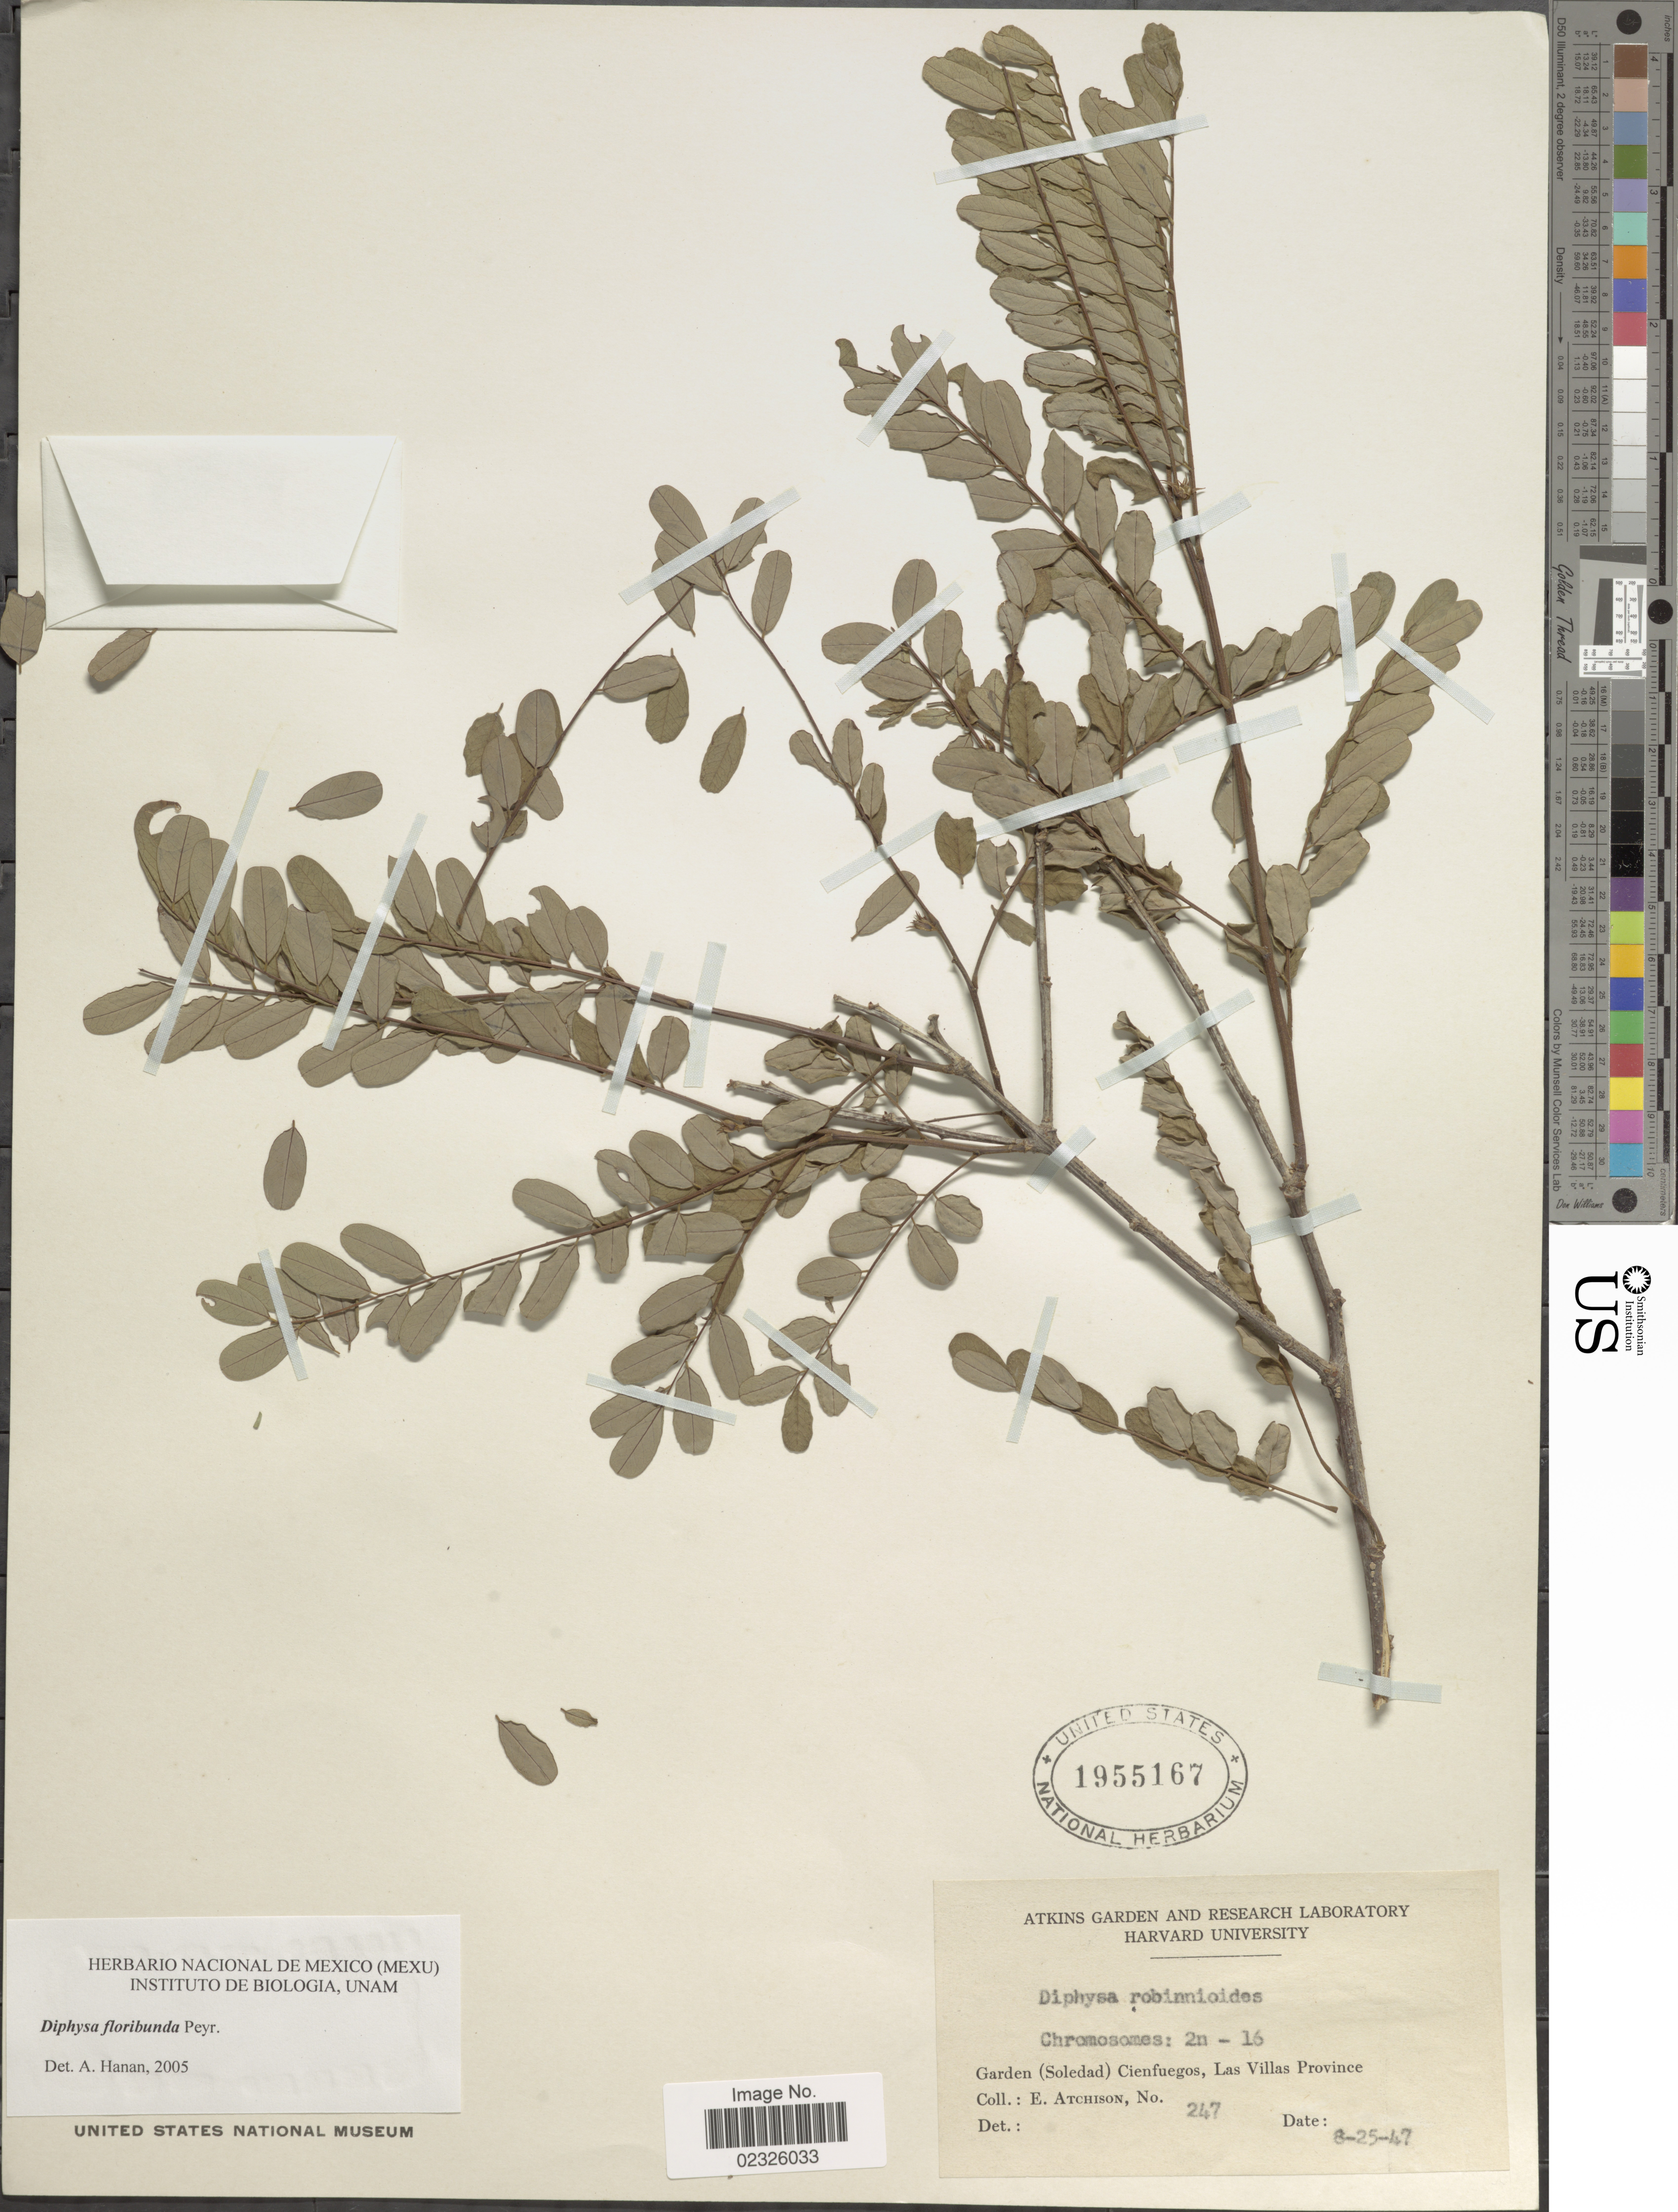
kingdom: Plantae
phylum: Tracheophyta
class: Magnoliopsida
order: Fabales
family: Fabaceae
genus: Diphysa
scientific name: Diphysa floribunda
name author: Peyr.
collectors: E. Atchison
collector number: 247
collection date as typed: Transcribed d/m/y: 25/8/47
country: Cuba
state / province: Las Villas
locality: Garden (Soledad) Cienfuegos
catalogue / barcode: US 1955167